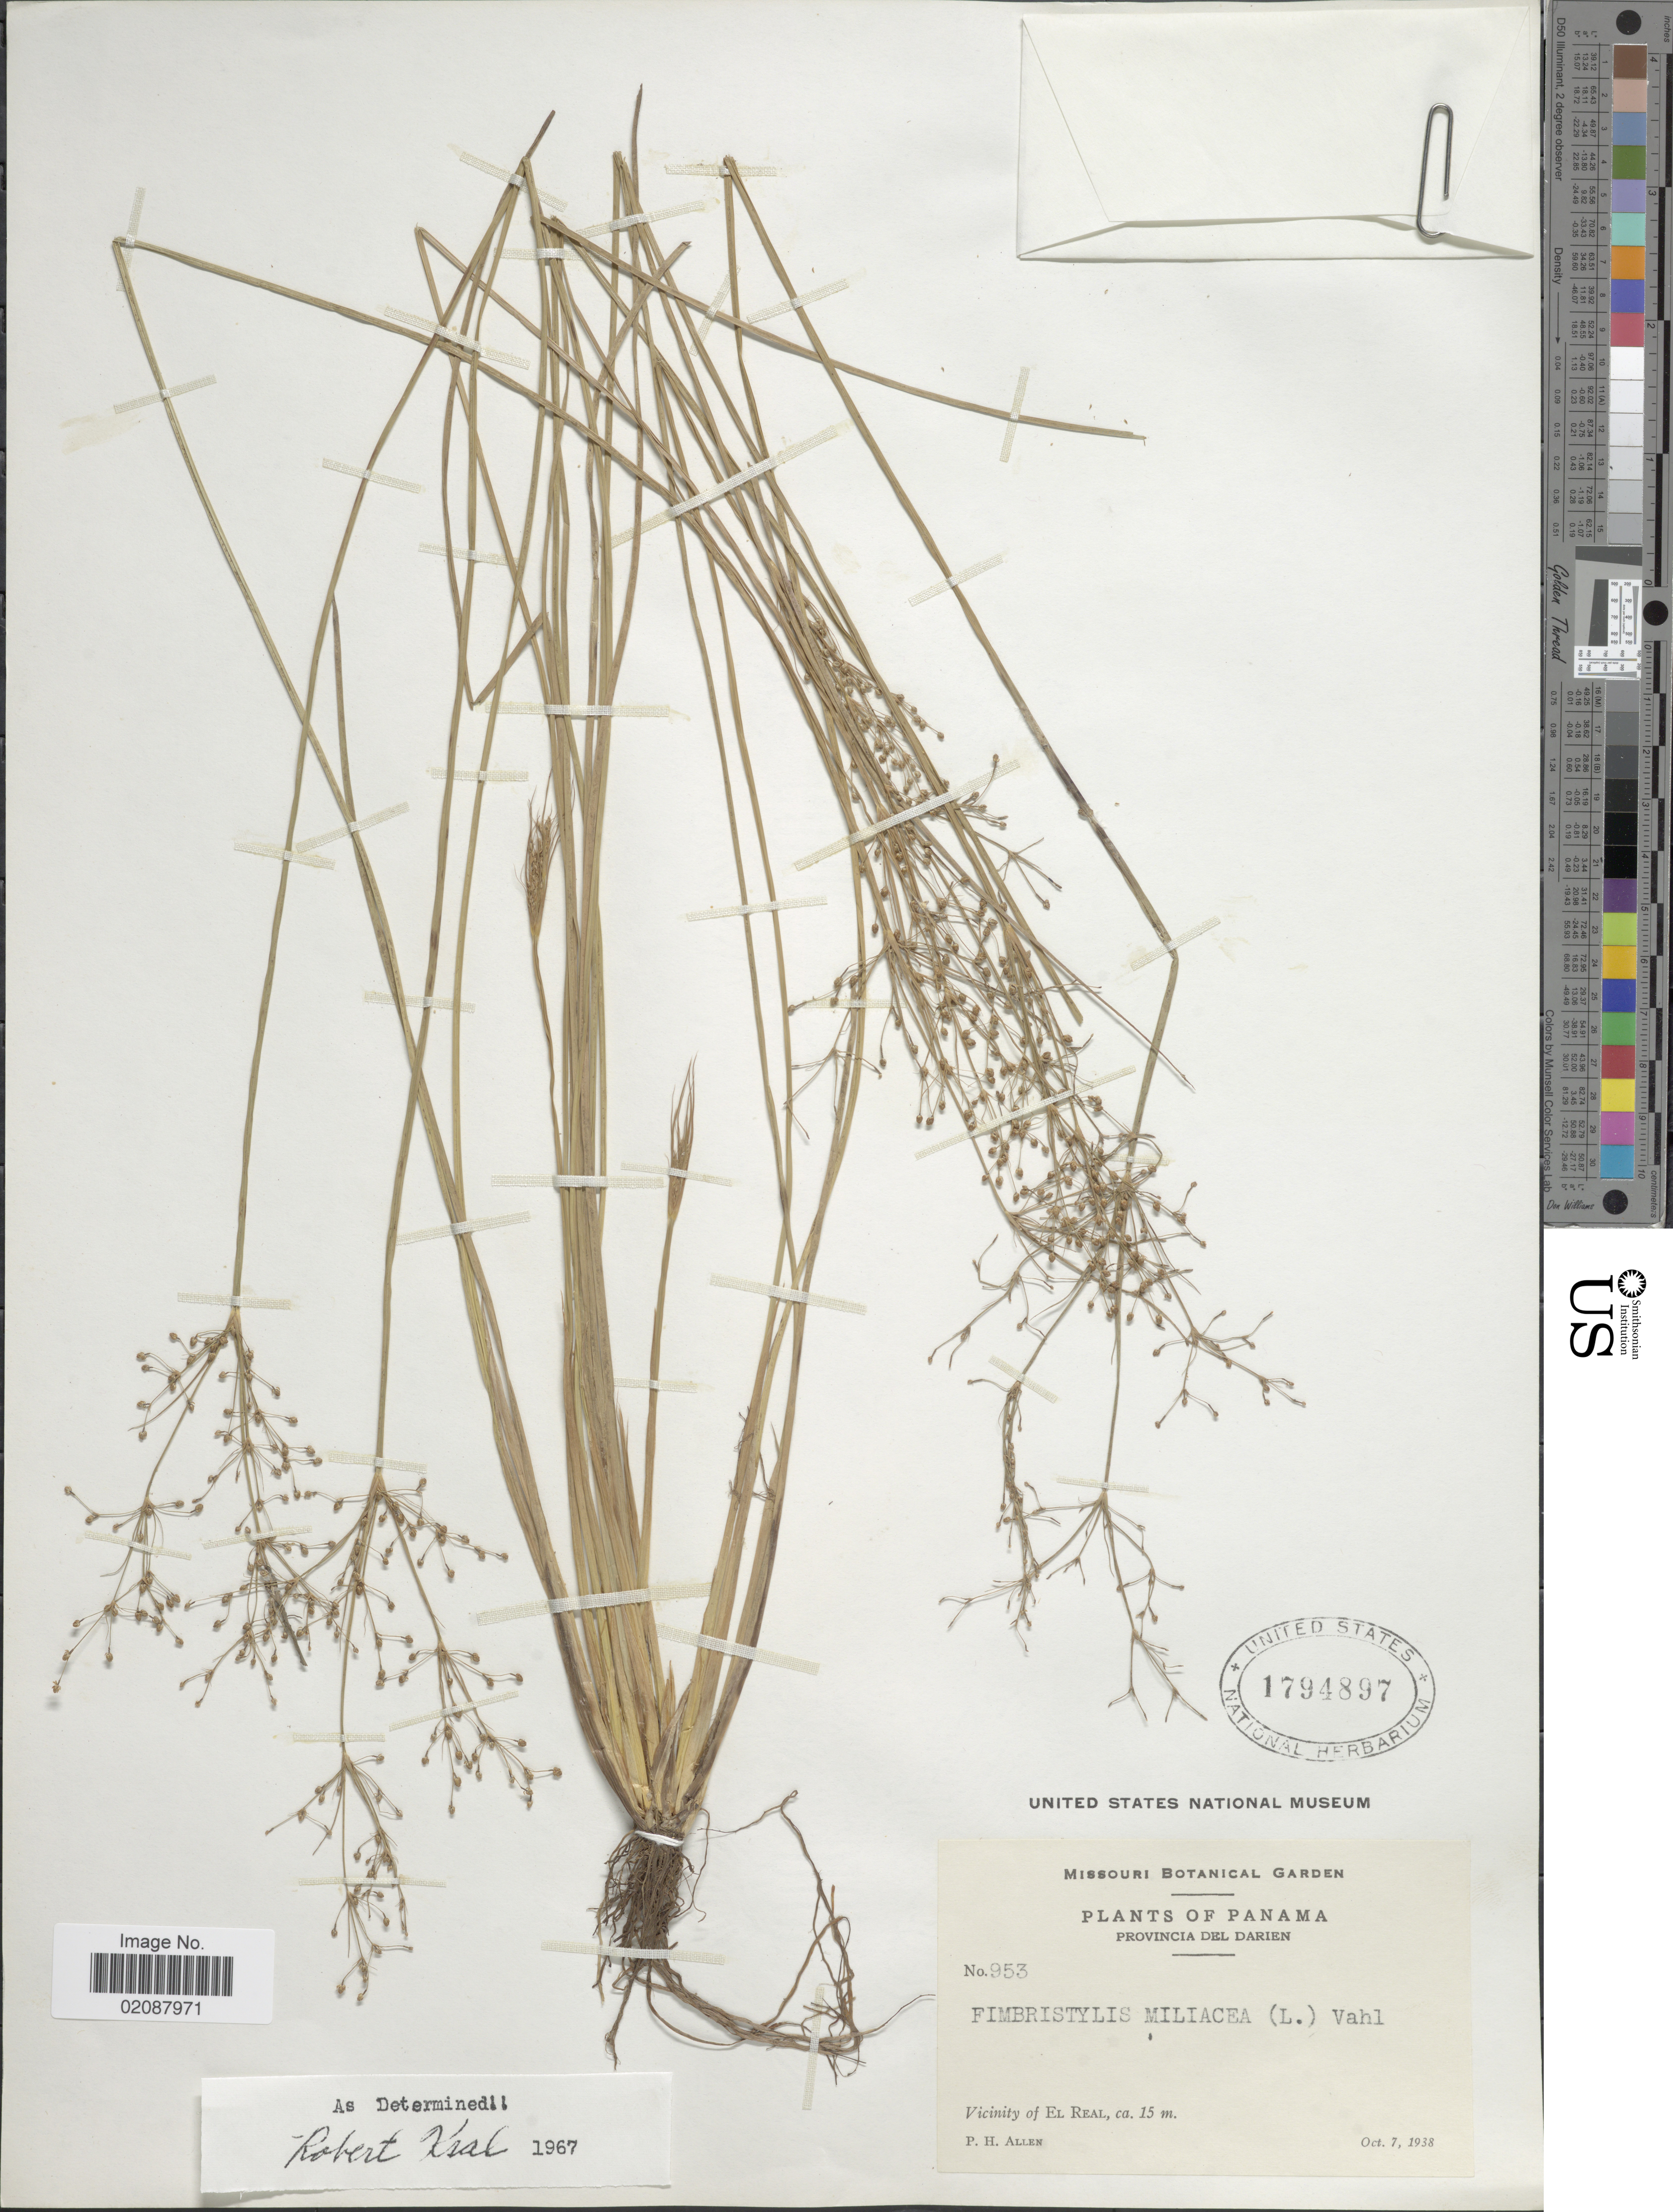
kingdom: Plantae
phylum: Tracheophyta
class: Liliopsida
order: Poales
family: Cyperaceae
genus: Fimbristylis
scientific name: Fimbristylis littoralis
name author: Gaudich.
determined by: Strong, M. T., (US), Smithsonian Institution - National Museum of Natural History (UNITED STATES)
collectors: P. H. Allen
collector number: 953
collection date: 1938-10-07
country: Panama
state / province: Darién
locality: Provincia del Darien. Vicinity of El Real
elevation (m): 15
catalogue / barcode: US 1794897